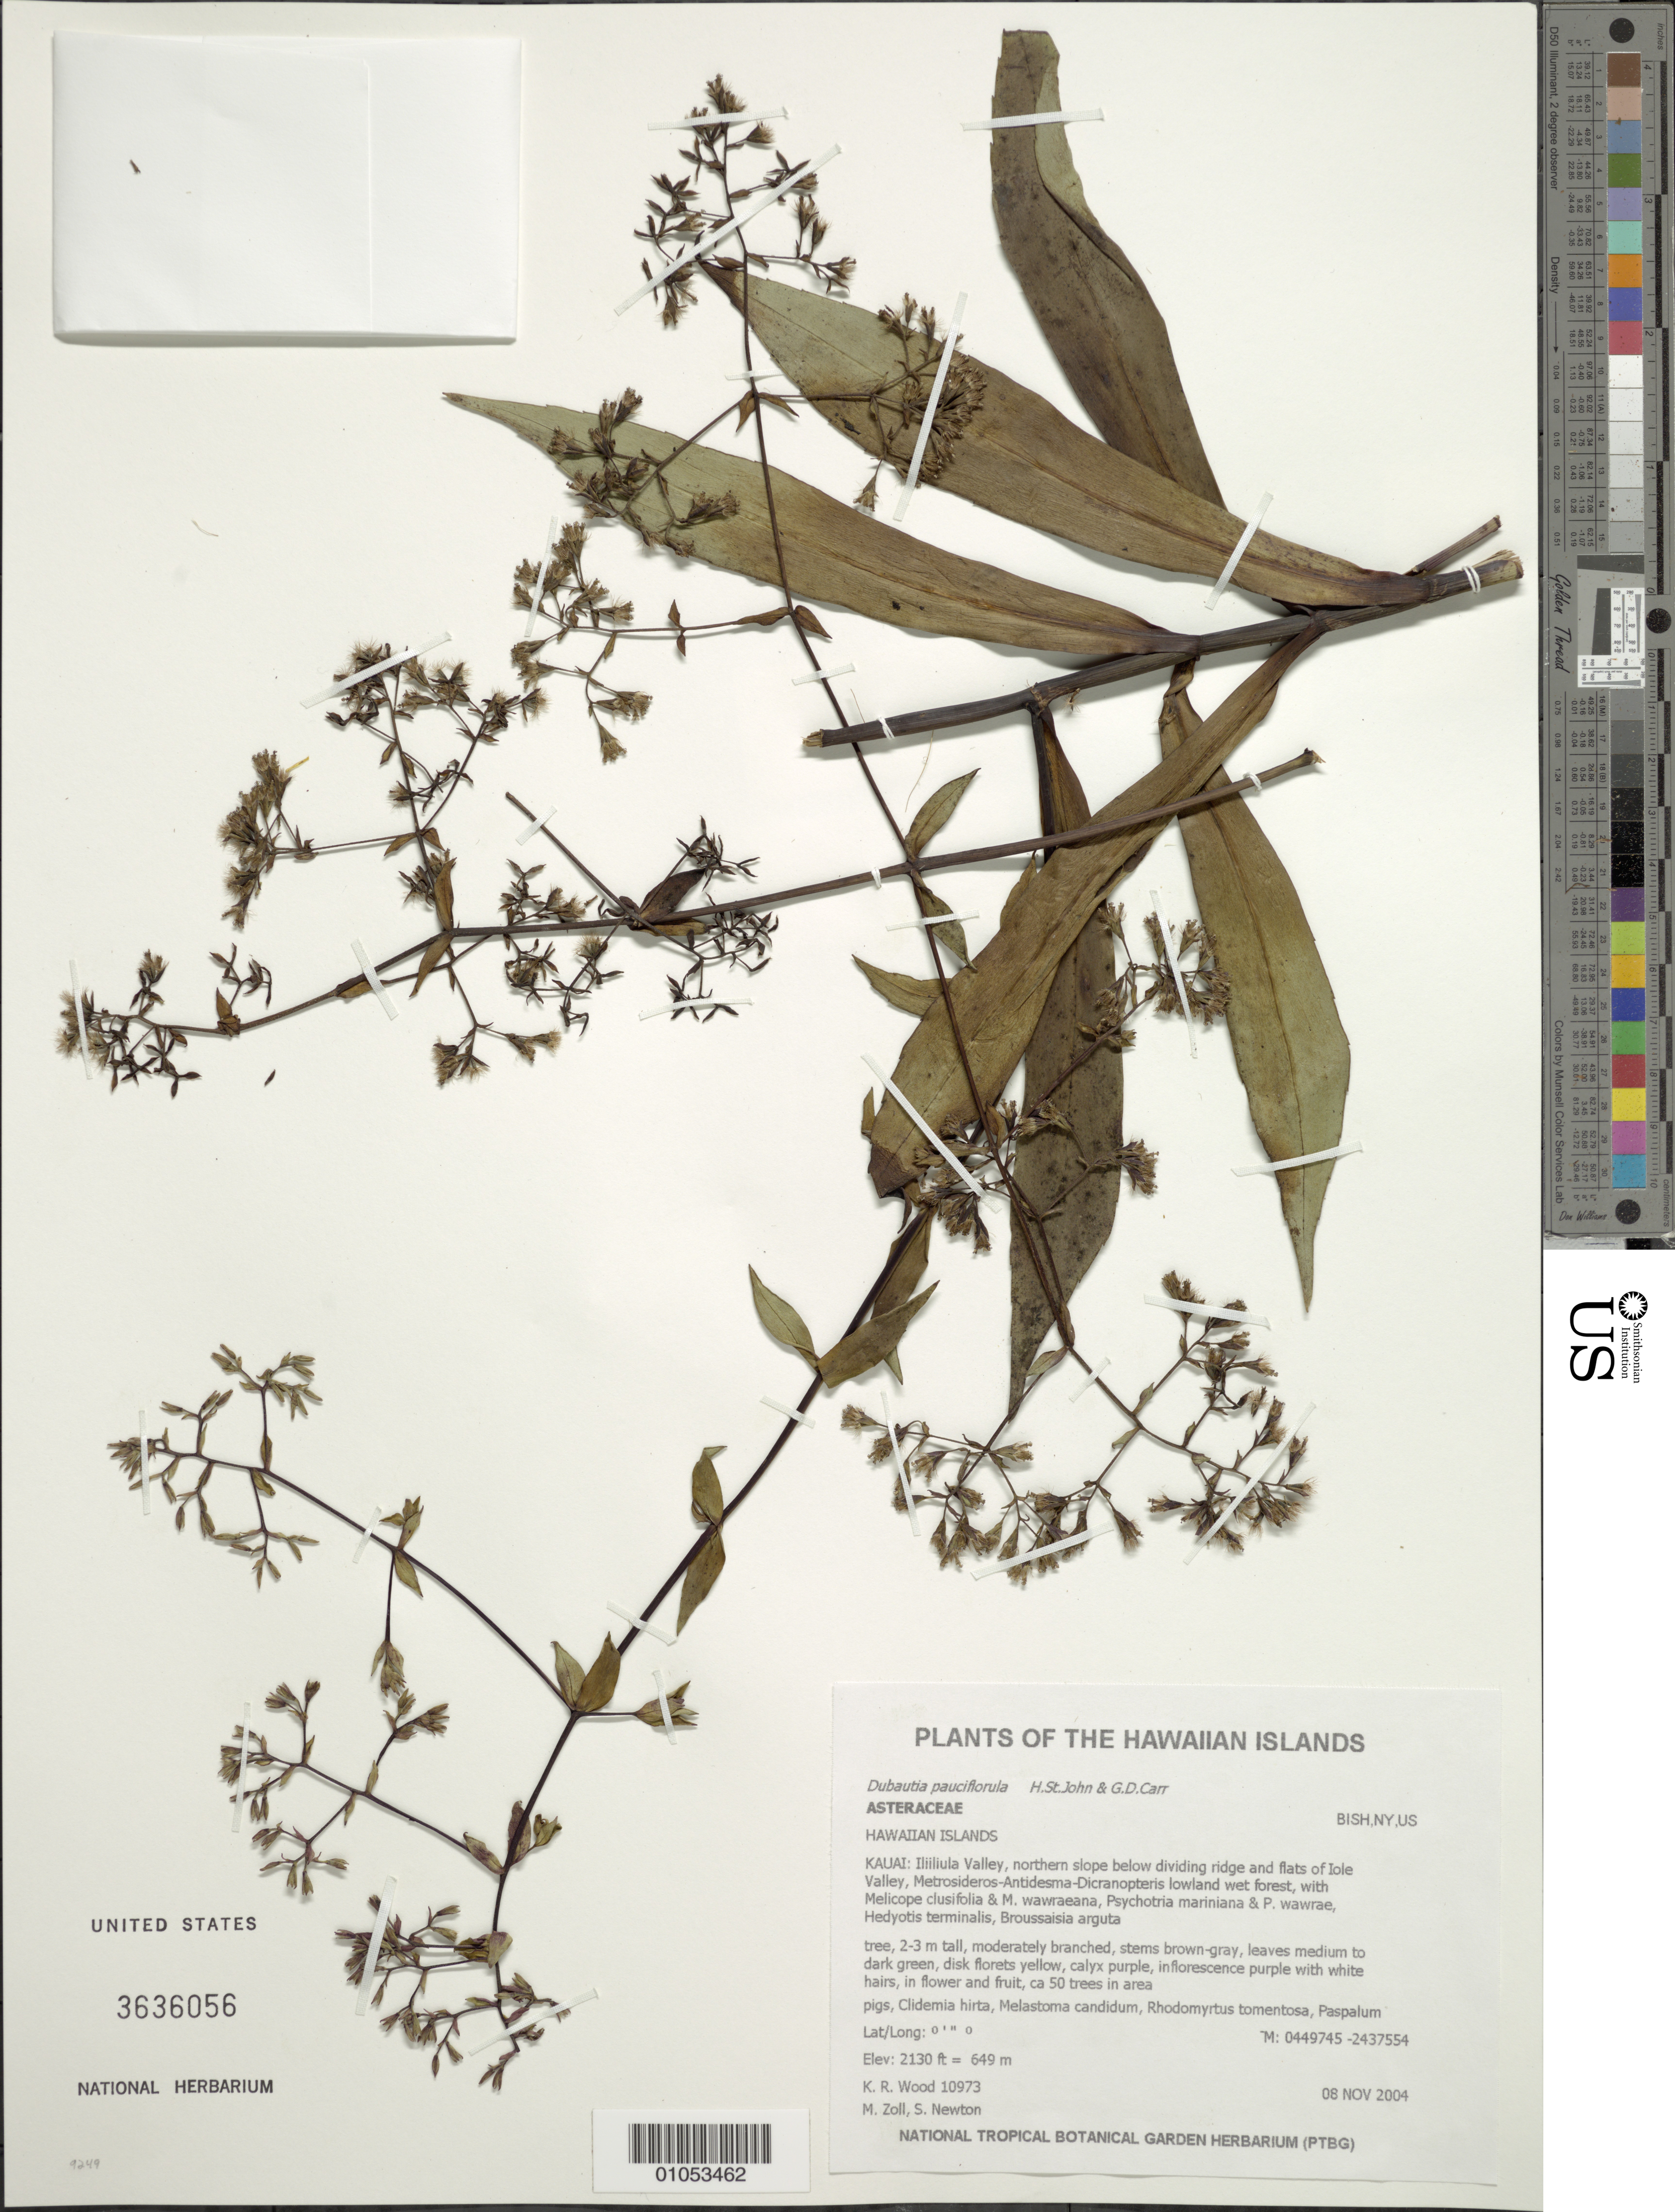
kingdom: Plantae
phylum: Tracheophyta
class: Magnoliopsida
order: Asterales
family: Asteraceae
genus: Dubautia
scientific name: Dubautia pauciflorula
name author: H. St. John & G.D. Carr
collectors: K. R. Wood, M. Zoll & S. Newton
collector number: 10973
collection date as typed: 8 Nov 2004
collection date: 2004-11-08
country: United States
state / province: Hawaii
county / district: Kauai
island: Kaua'i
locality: Iliiliula Valley, northern slope below dividing ridge and flats of Iole Valley.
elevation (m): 649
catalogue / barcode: US 3636056